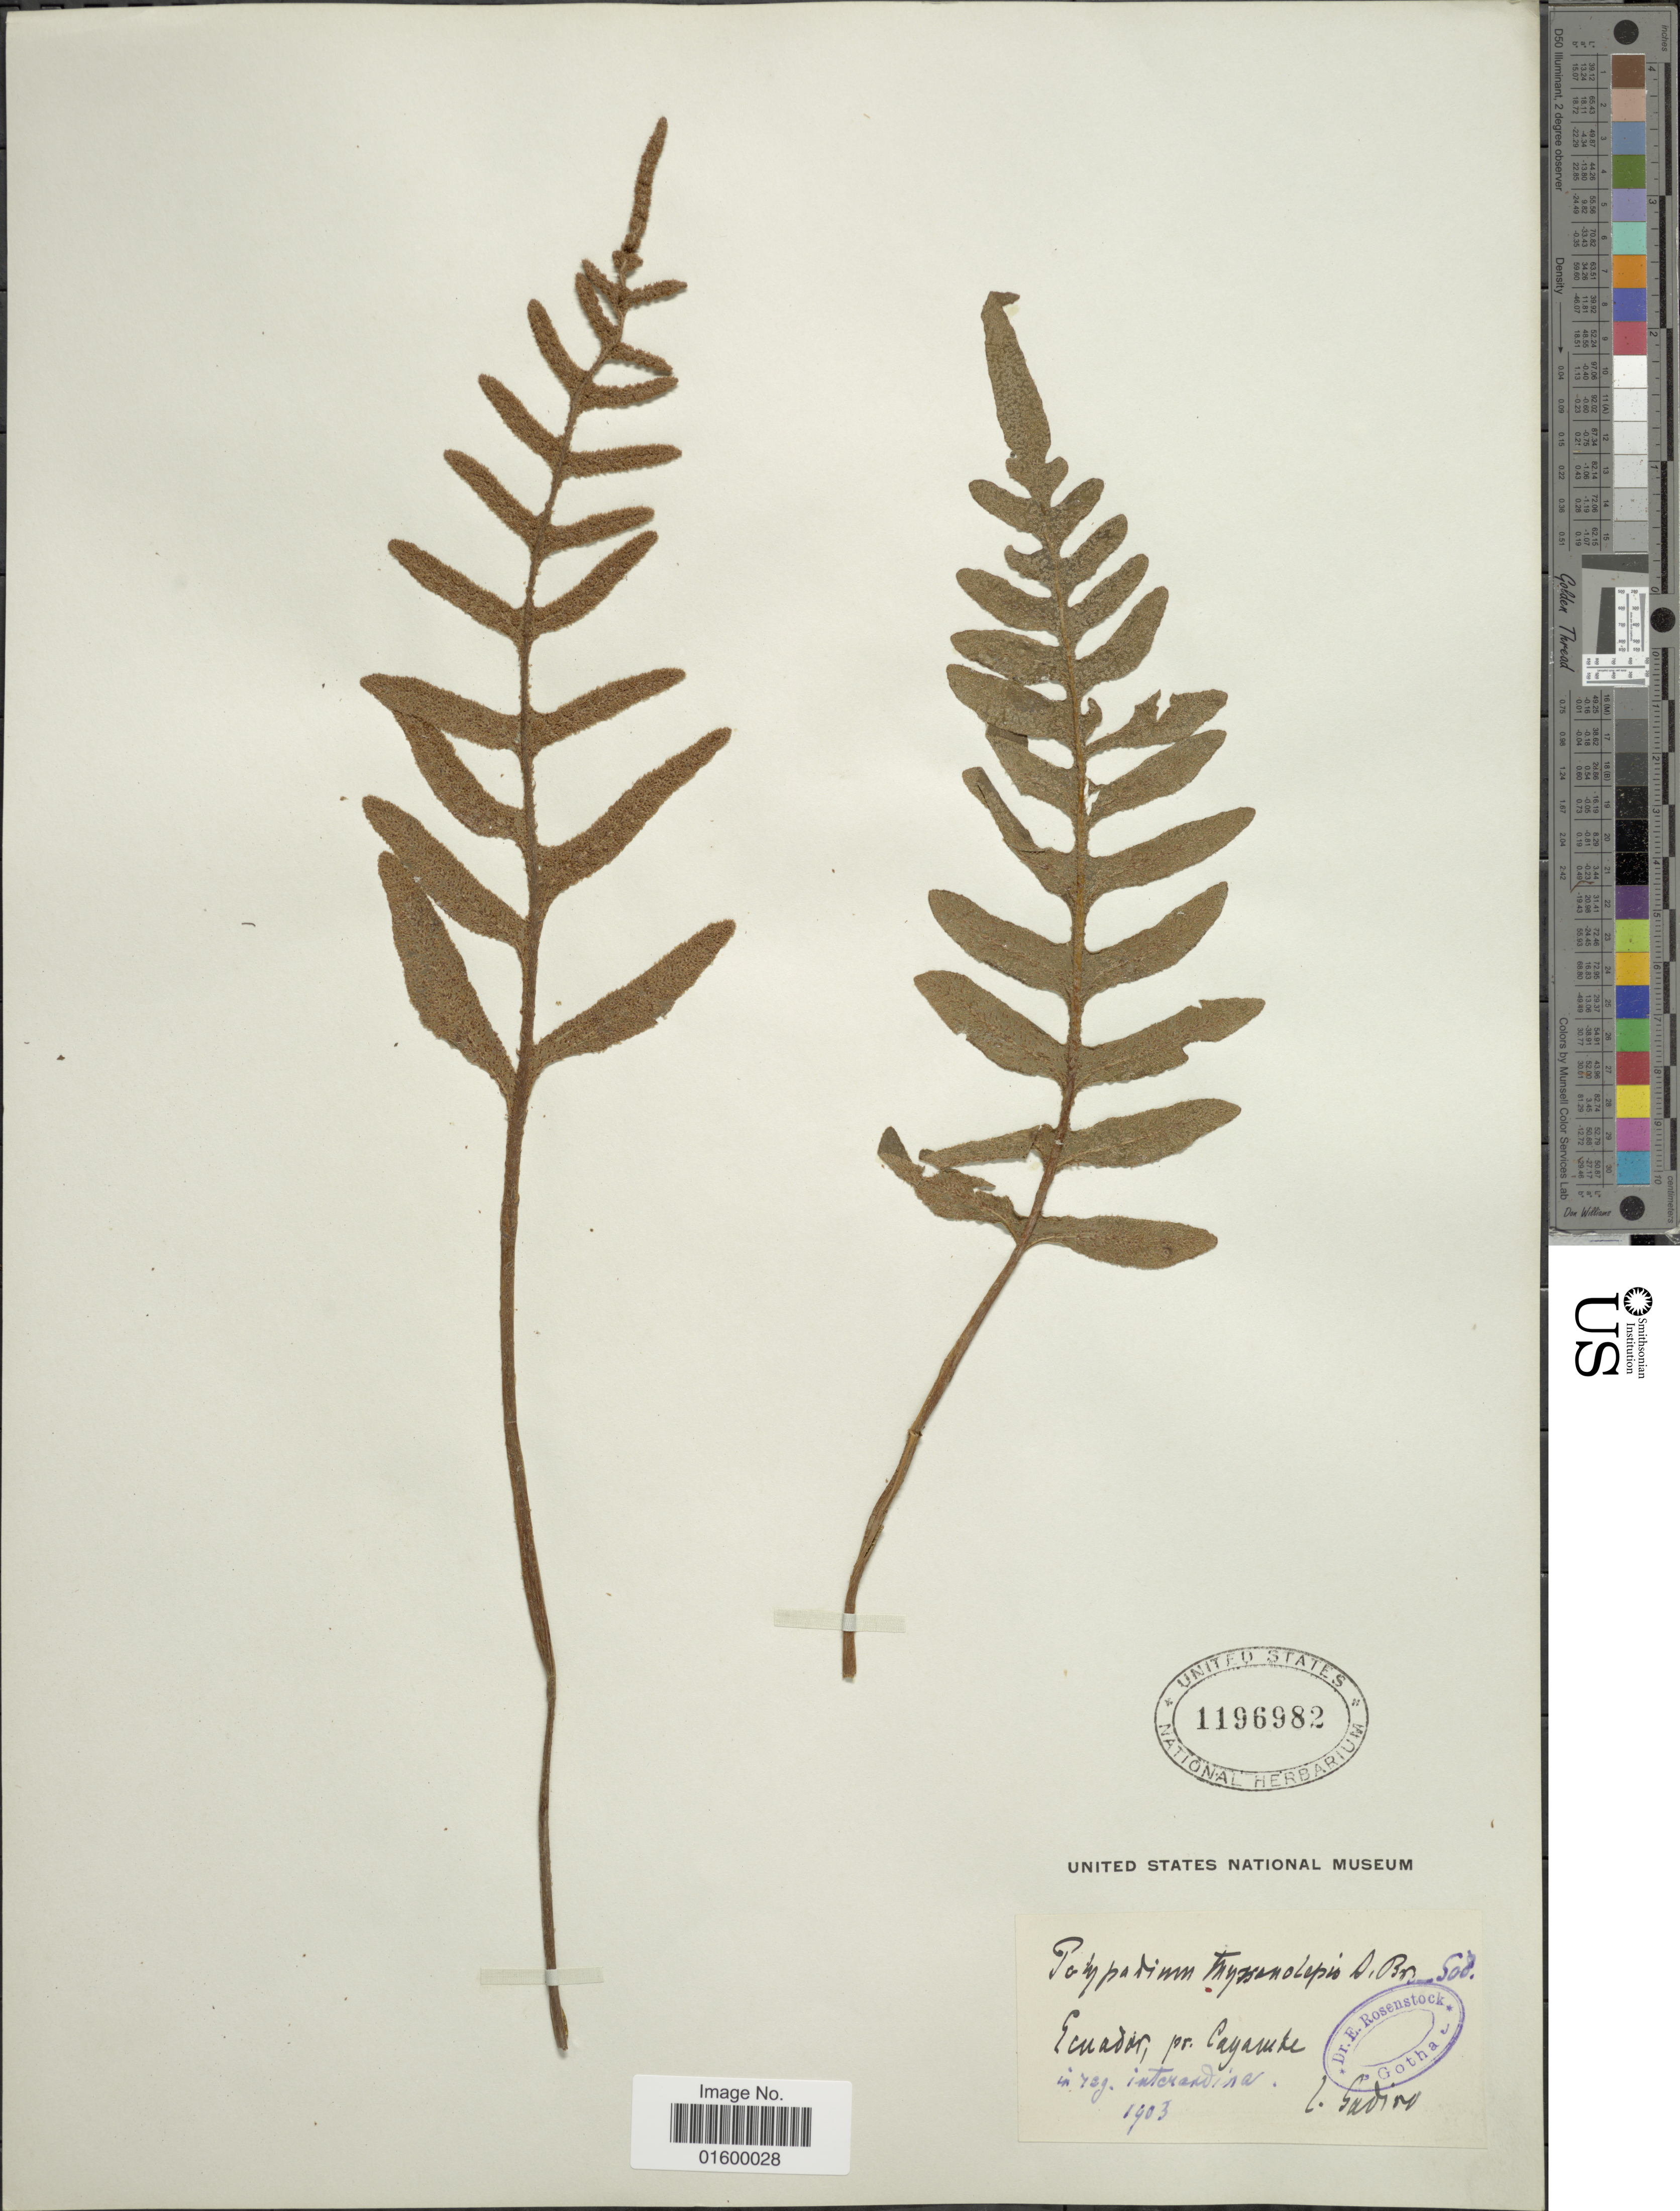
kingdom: Plantae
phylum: Tracheophyta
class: Polypodiopsida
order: Polypodiales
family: Polypodiaceae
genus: Pleopeltis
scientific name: Pleopeltis thyssanolepis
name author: (A. Braun ex Klotzsch) E.G. Andrews & Windham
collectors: Sodiro, --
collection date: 1903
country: Ecuador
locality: Ecuador, pr. Cayambe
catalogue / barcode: US 1196982